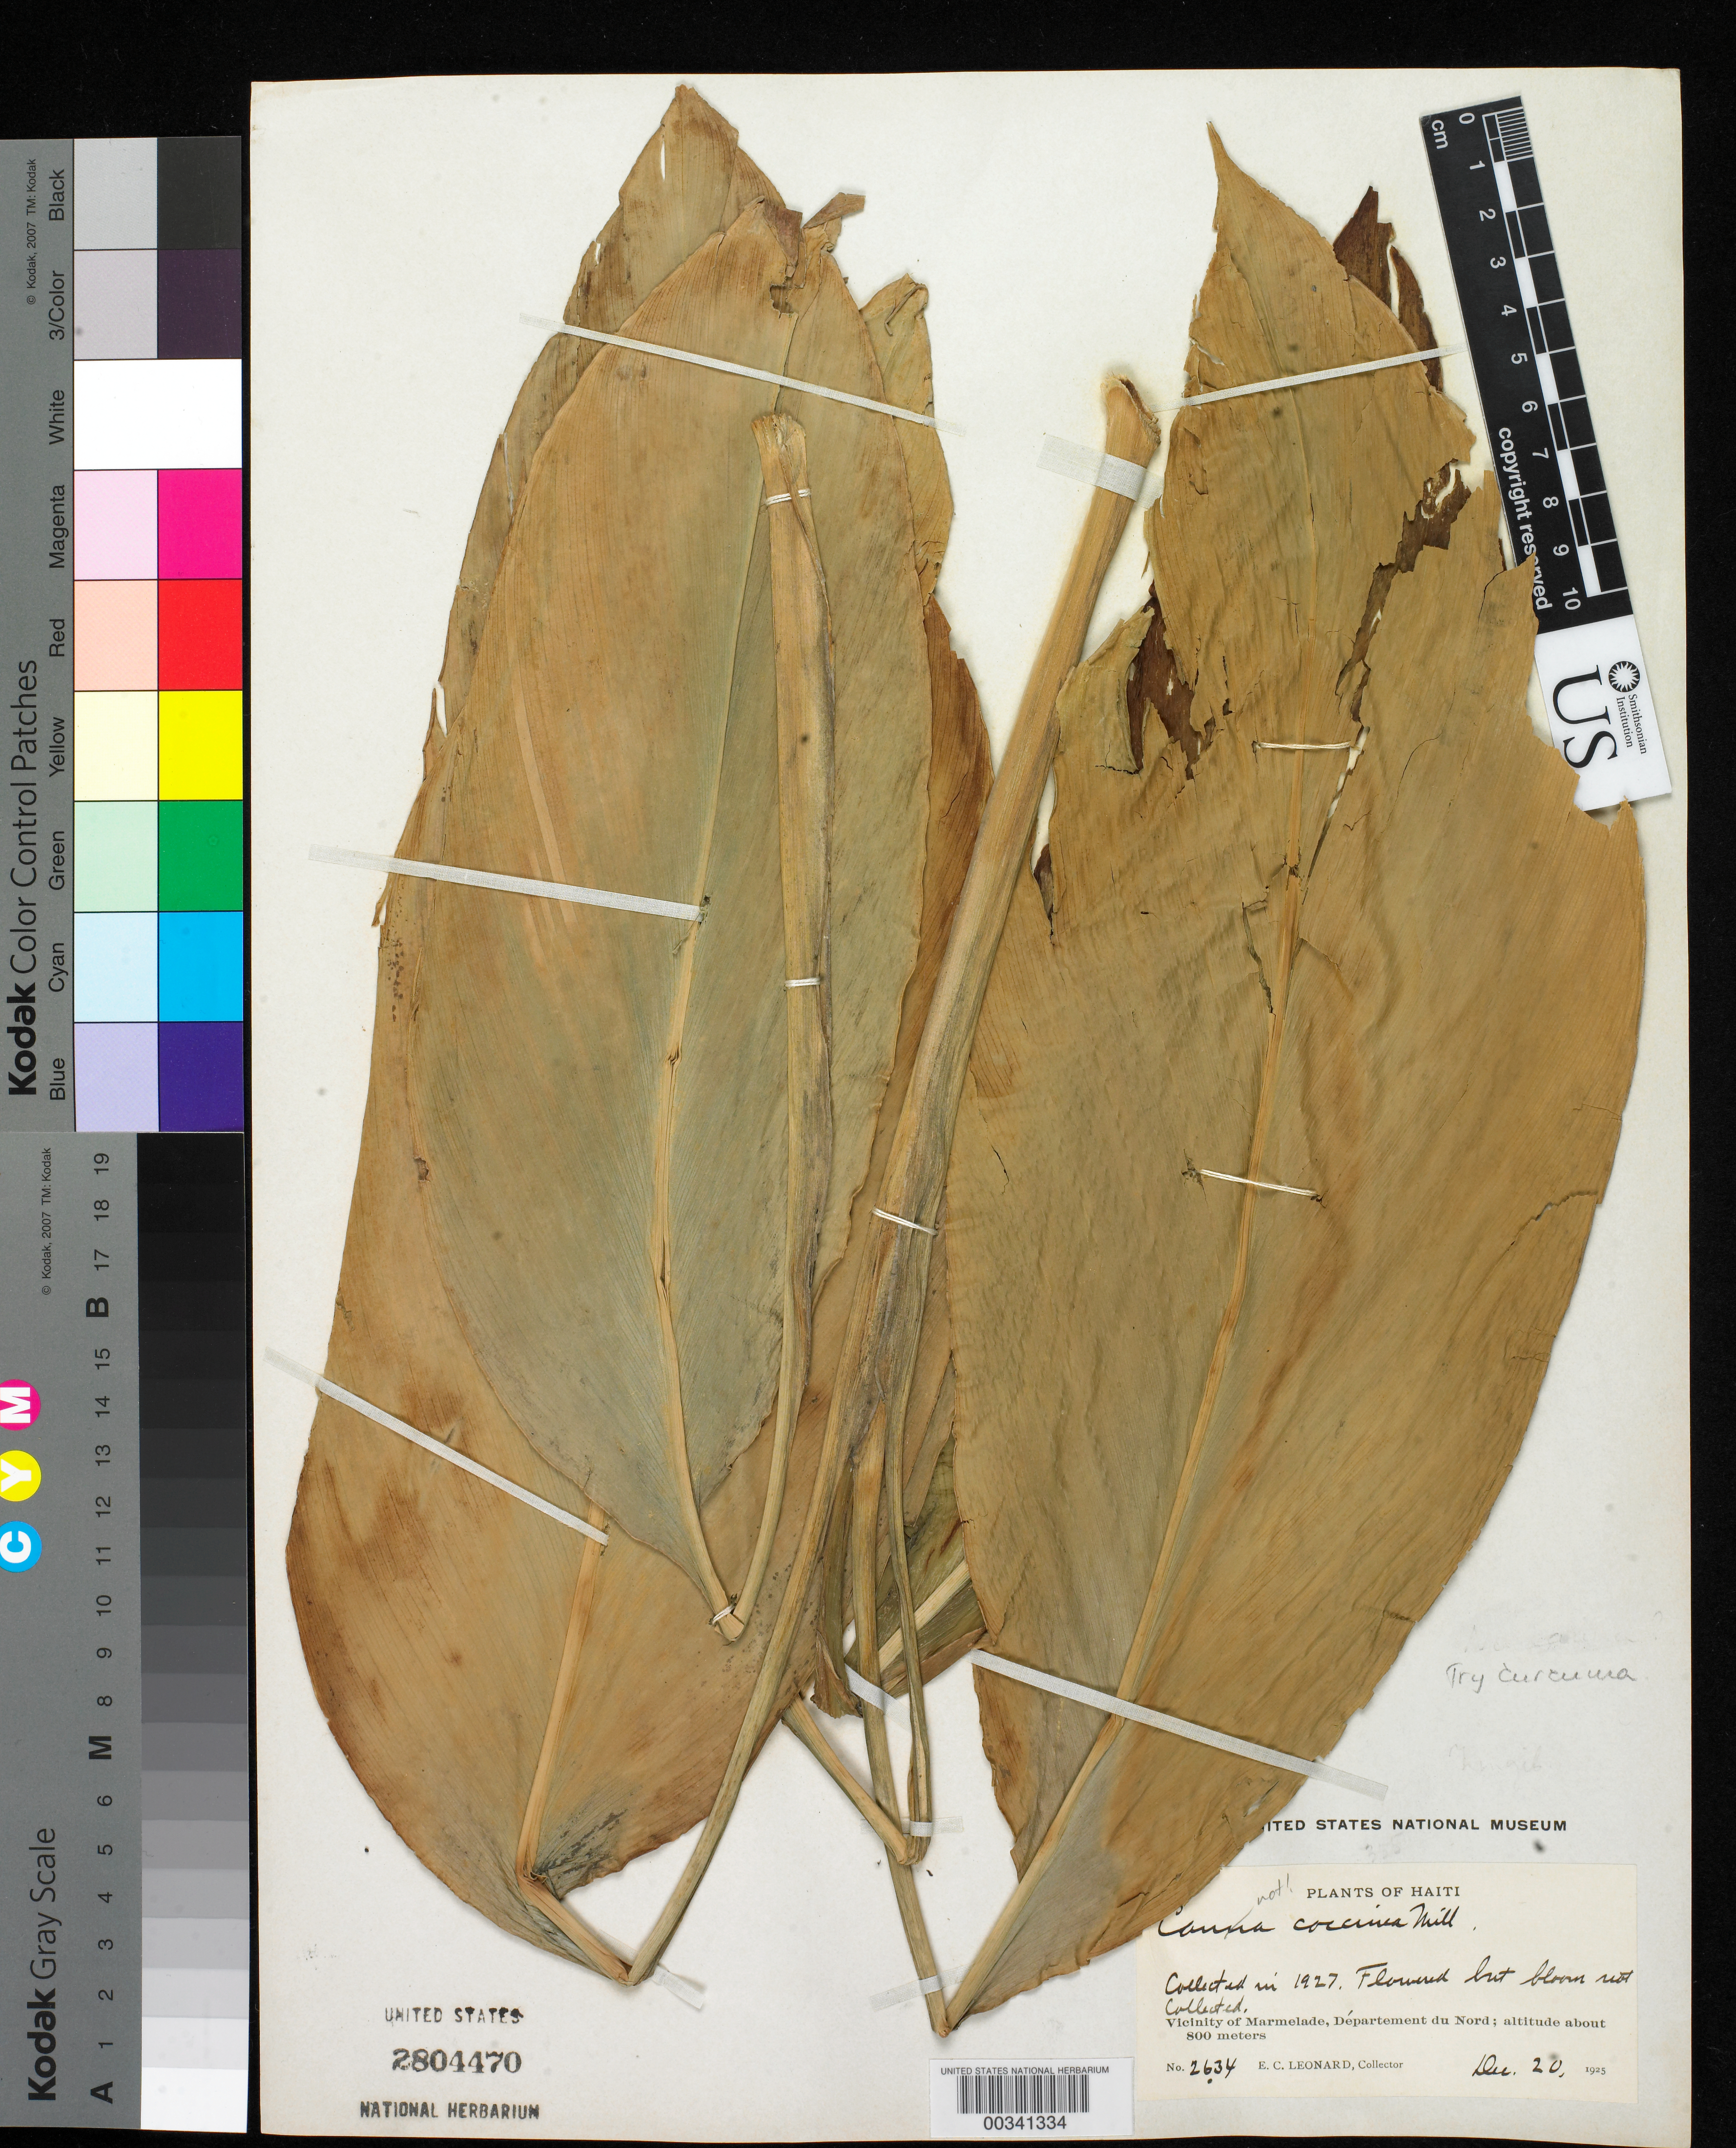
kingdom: Plantae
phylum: Tracheophyta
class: Liliopsida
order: Zingiberales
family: Cannaceae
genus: Canna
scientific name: Canna coccinea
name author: Aiton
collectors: E. C. Leonard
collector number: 2634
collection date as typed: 20 Dec 1925 or 20 Dec 1927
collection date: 1925-12-20 or 1927-12-20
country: Haiti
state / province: Nord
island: Hispaniola Island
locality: Vicinity of marmelade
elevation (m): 800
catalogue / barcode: US 2804470